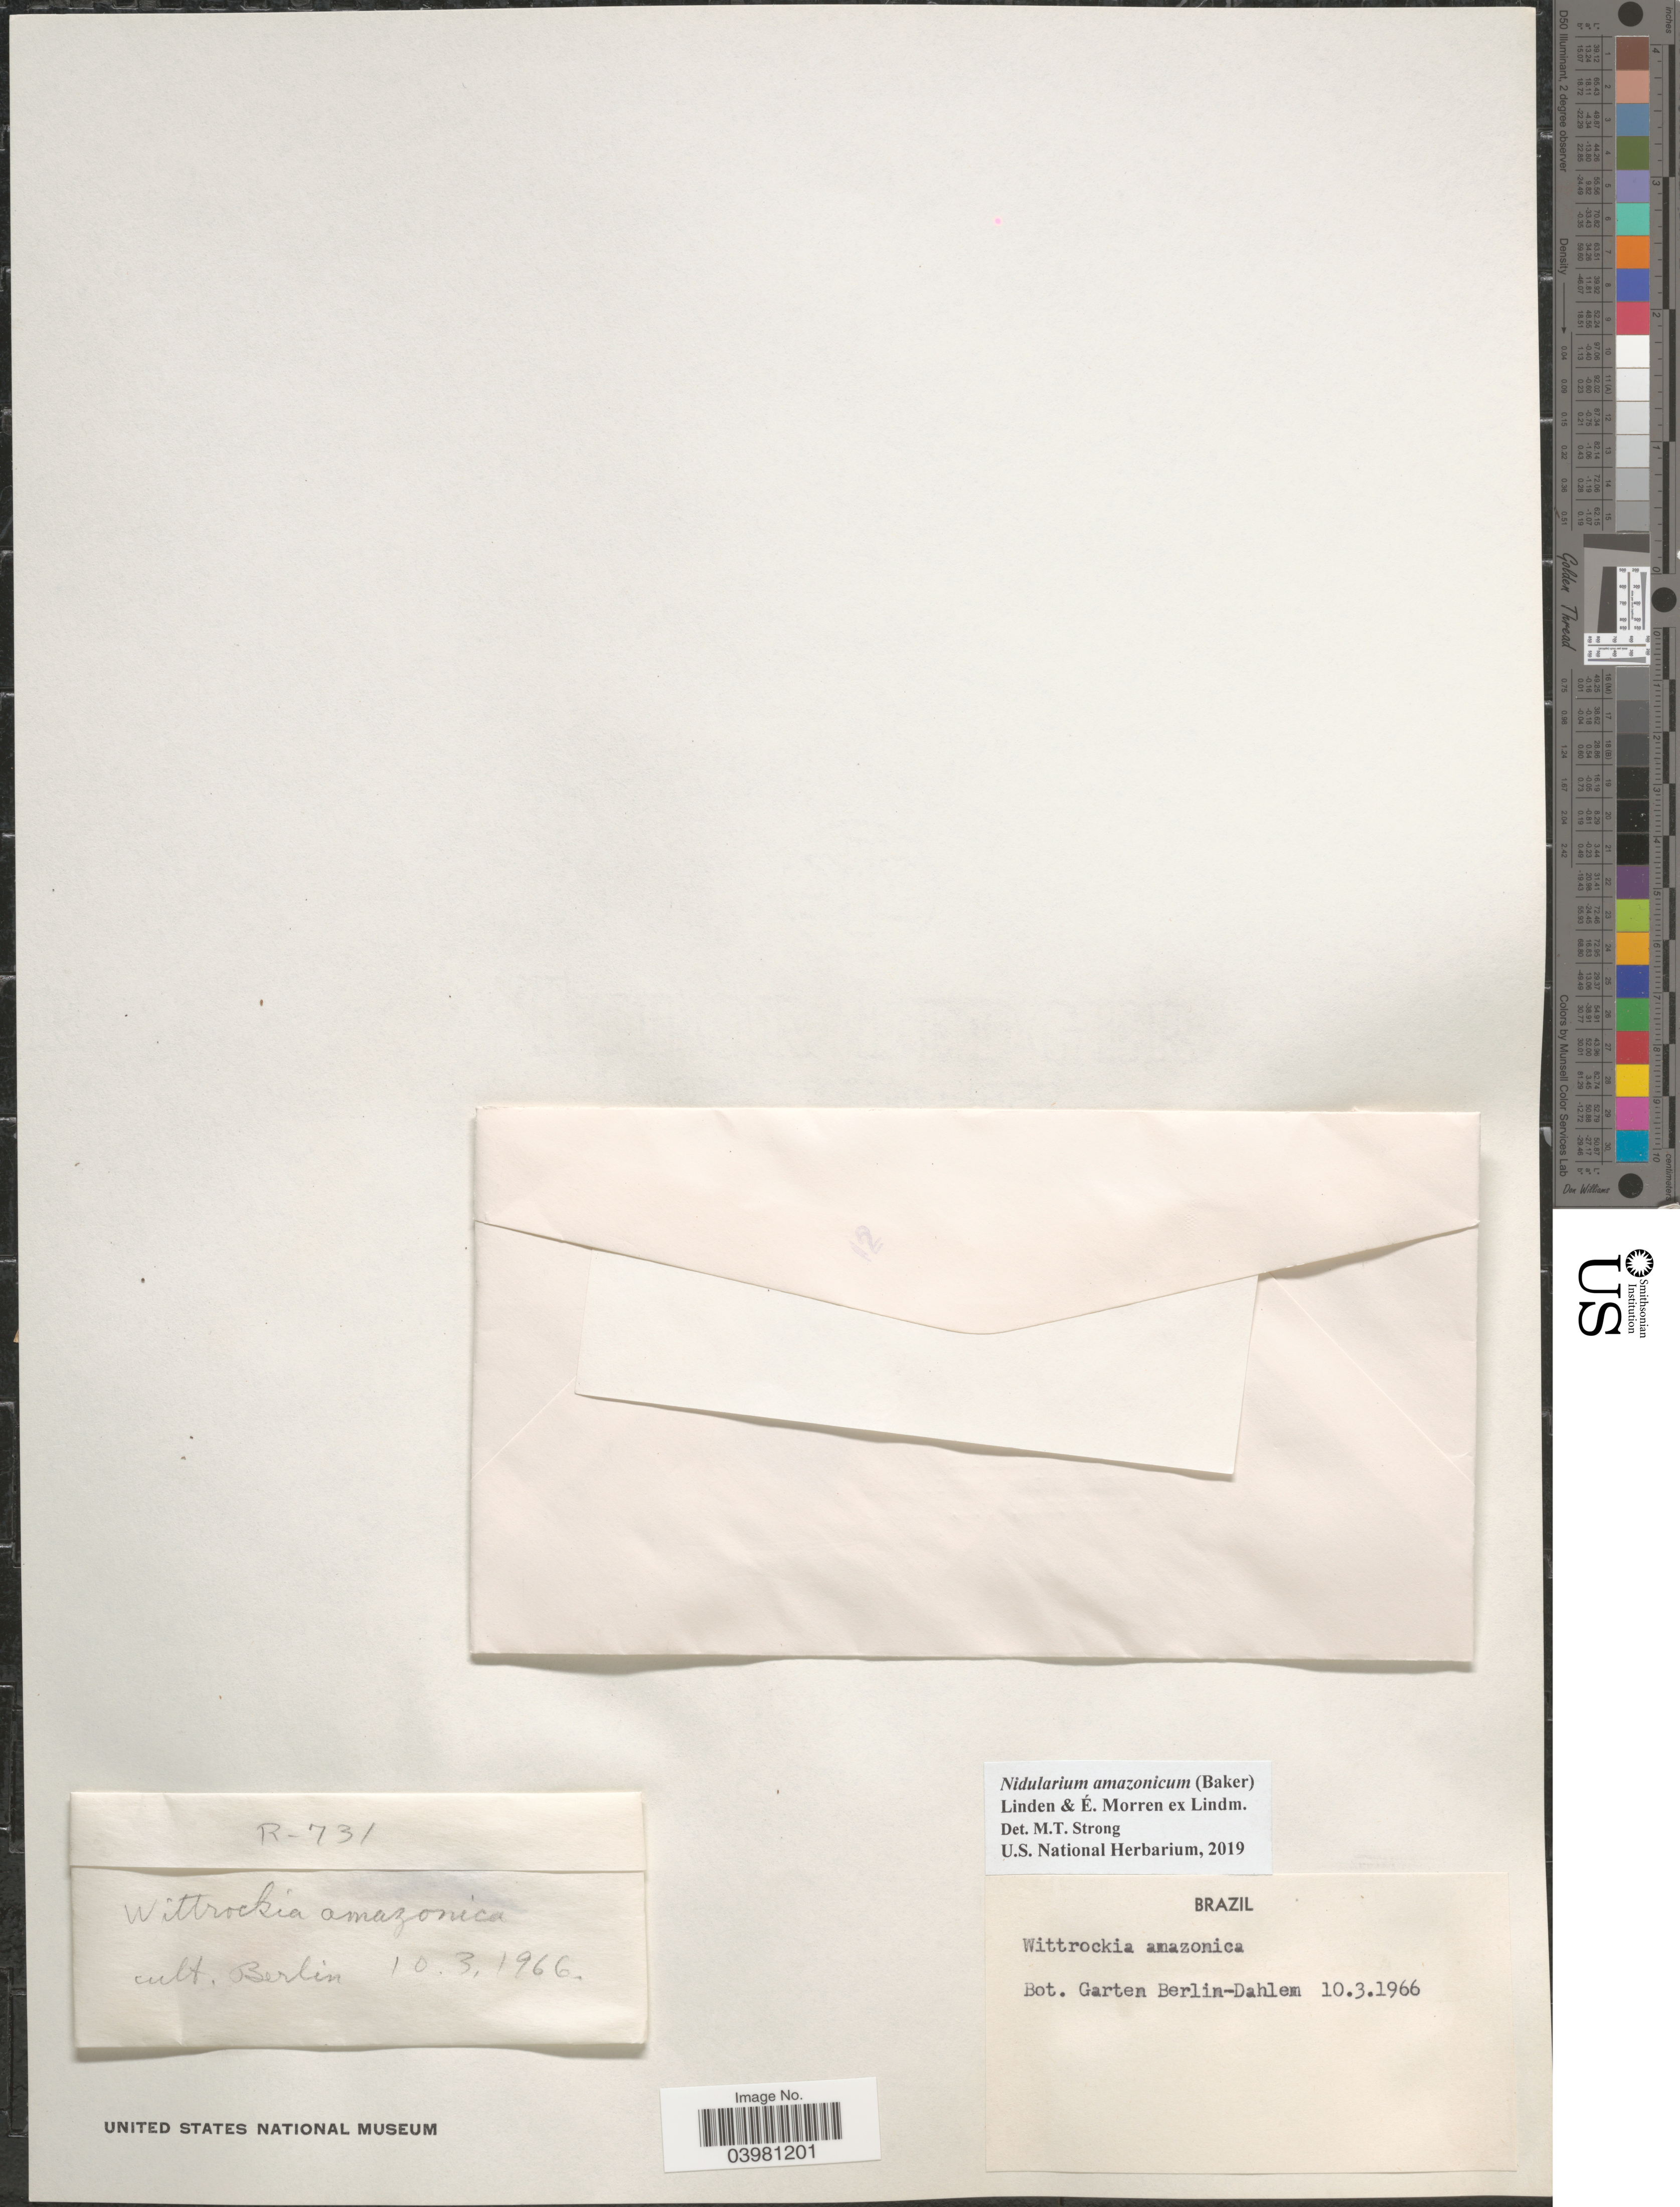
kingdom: Plantae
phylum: Tracheophyta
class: Liliopsida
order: Poales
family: Bromeliaceae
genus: Nidularium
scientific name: Nidularium amazonicum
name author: (Baker) Linden & É. Morren ex Lindm.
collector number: R-731?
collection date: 1966-03-10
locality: Bot. Garten Berlin-Dahlem. Berlin.